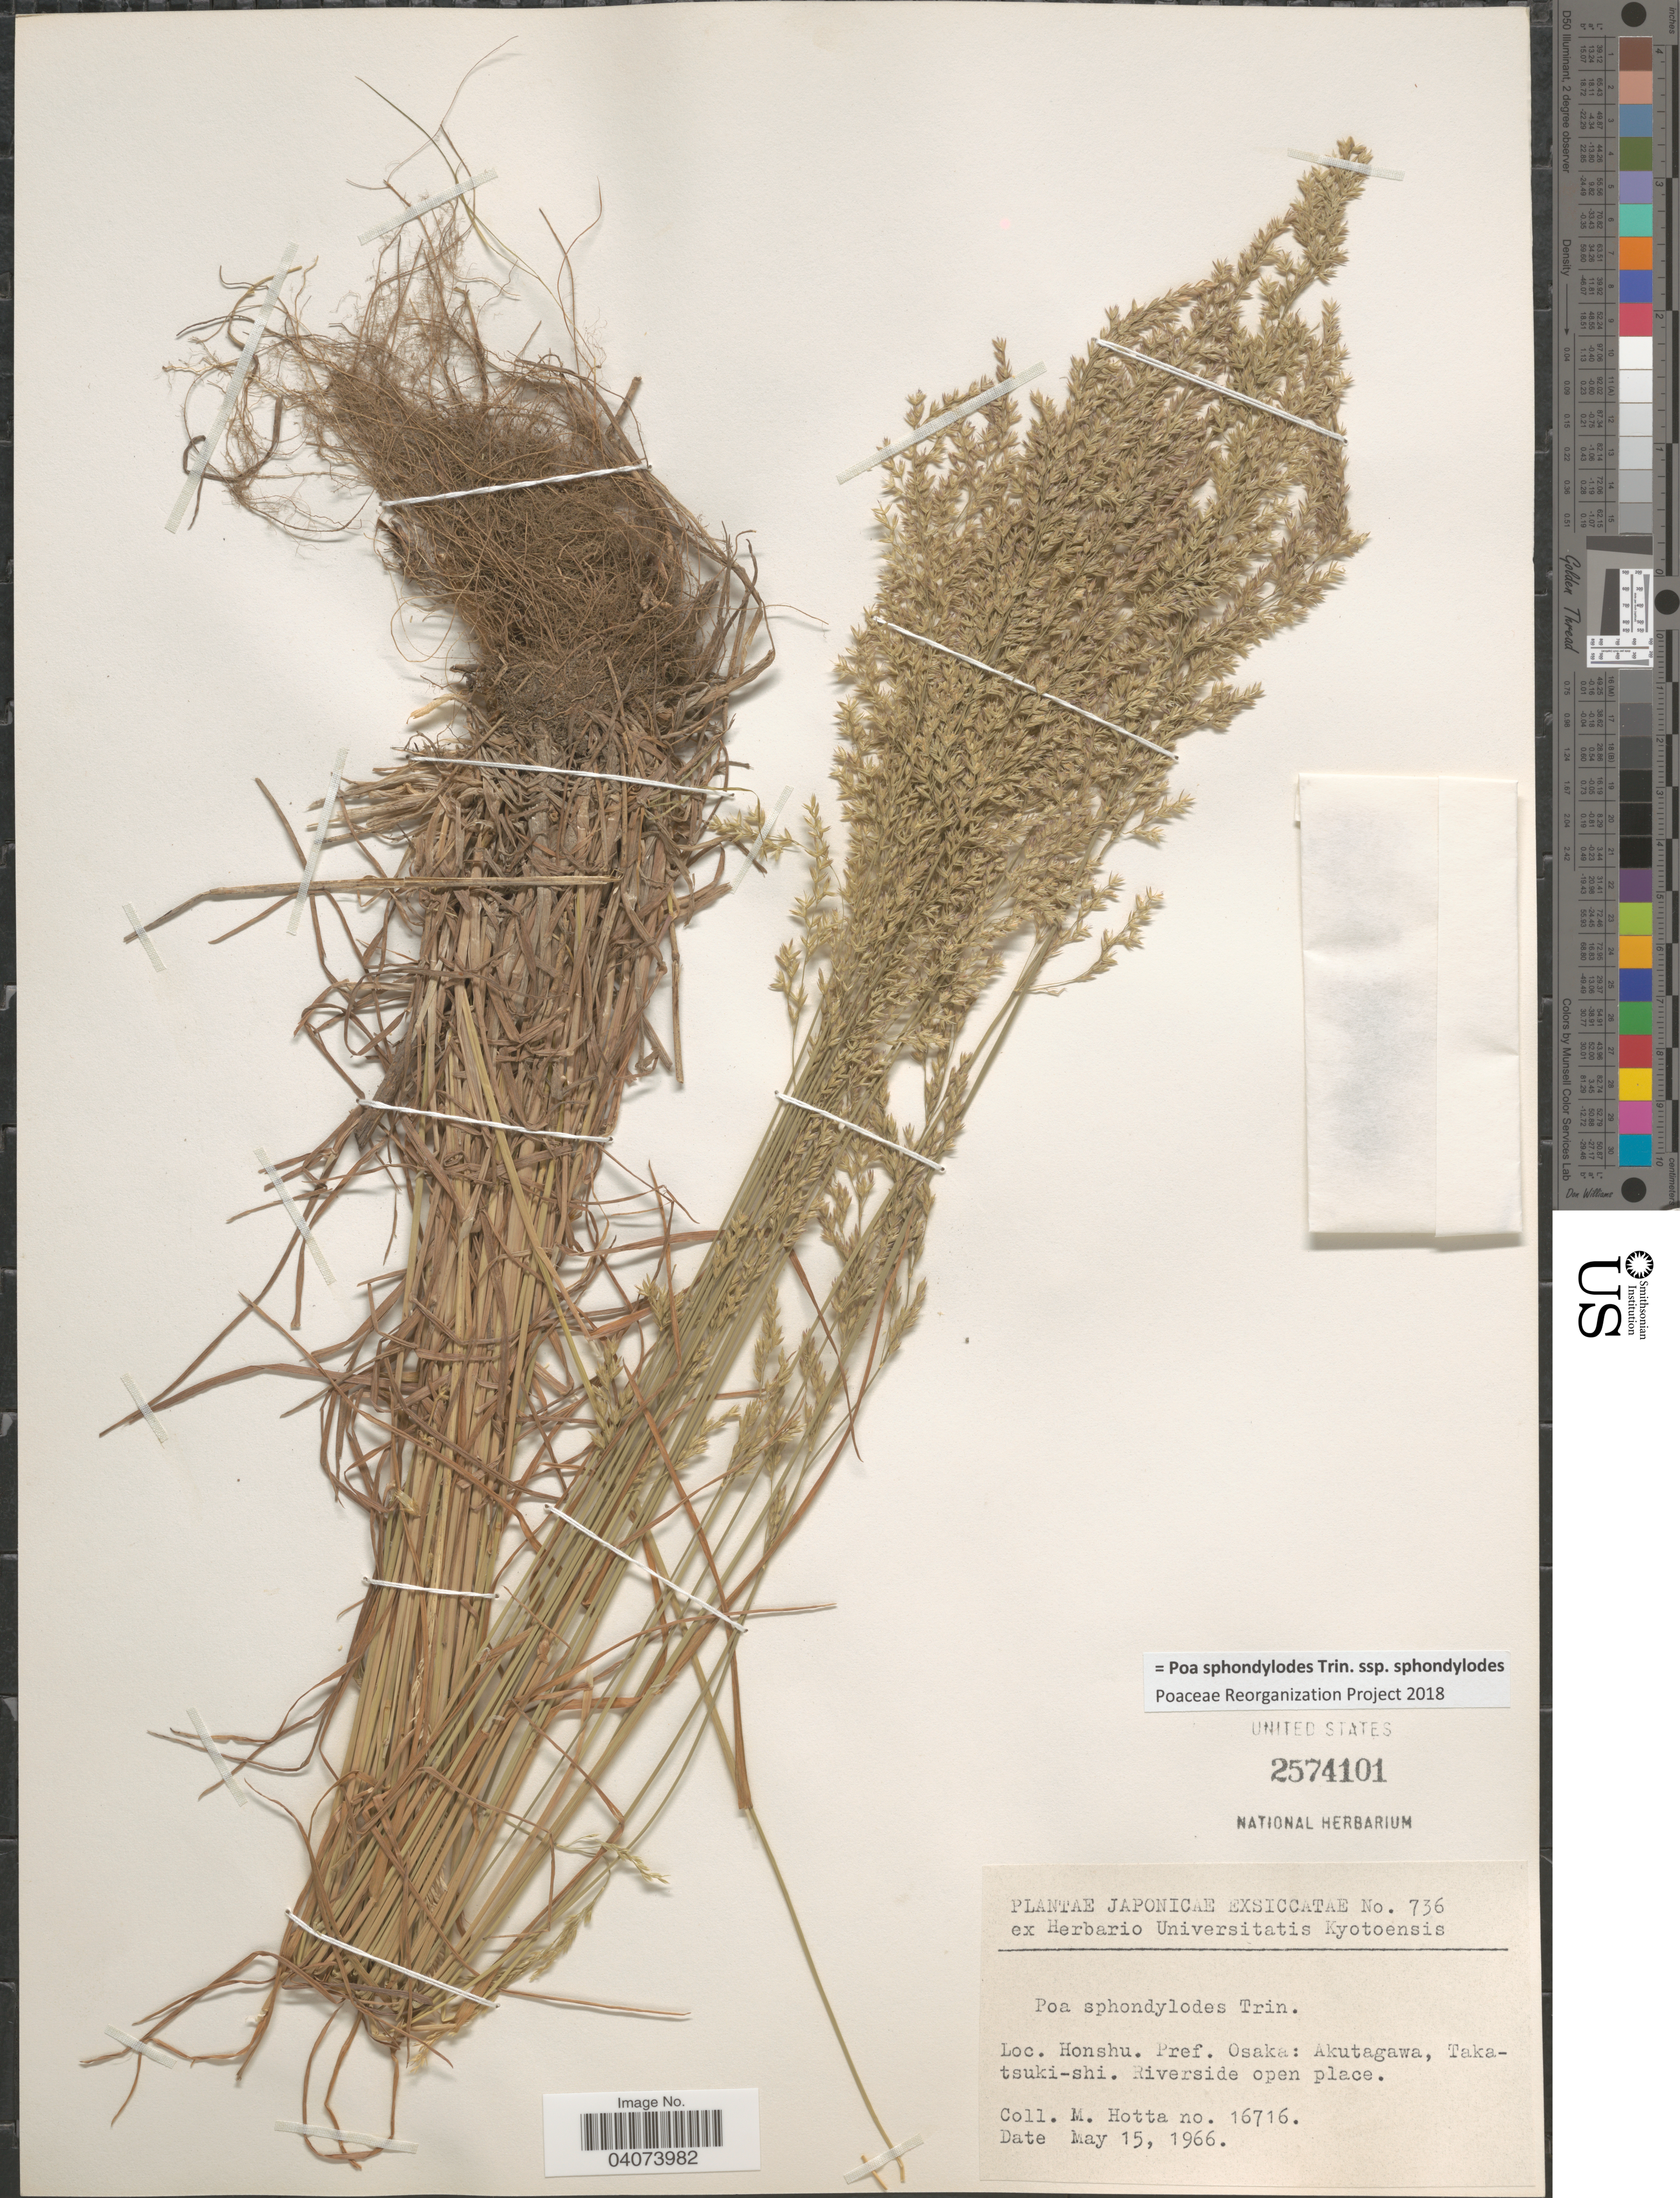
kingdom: Plantae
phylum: Tracheophyta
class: Liliopsida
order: Poales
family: Poaceae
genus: Poa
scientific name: Poa sphondylodes subsp. sphondylodes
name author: Trin.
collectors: M. Hotta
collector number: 16716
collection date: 1966-05-15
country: Japan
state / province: Osaka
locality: Honshu. Pref. Osaka: Akutagawa, Takatsuki-shi. Riverside open place.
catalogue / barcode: US 2574101